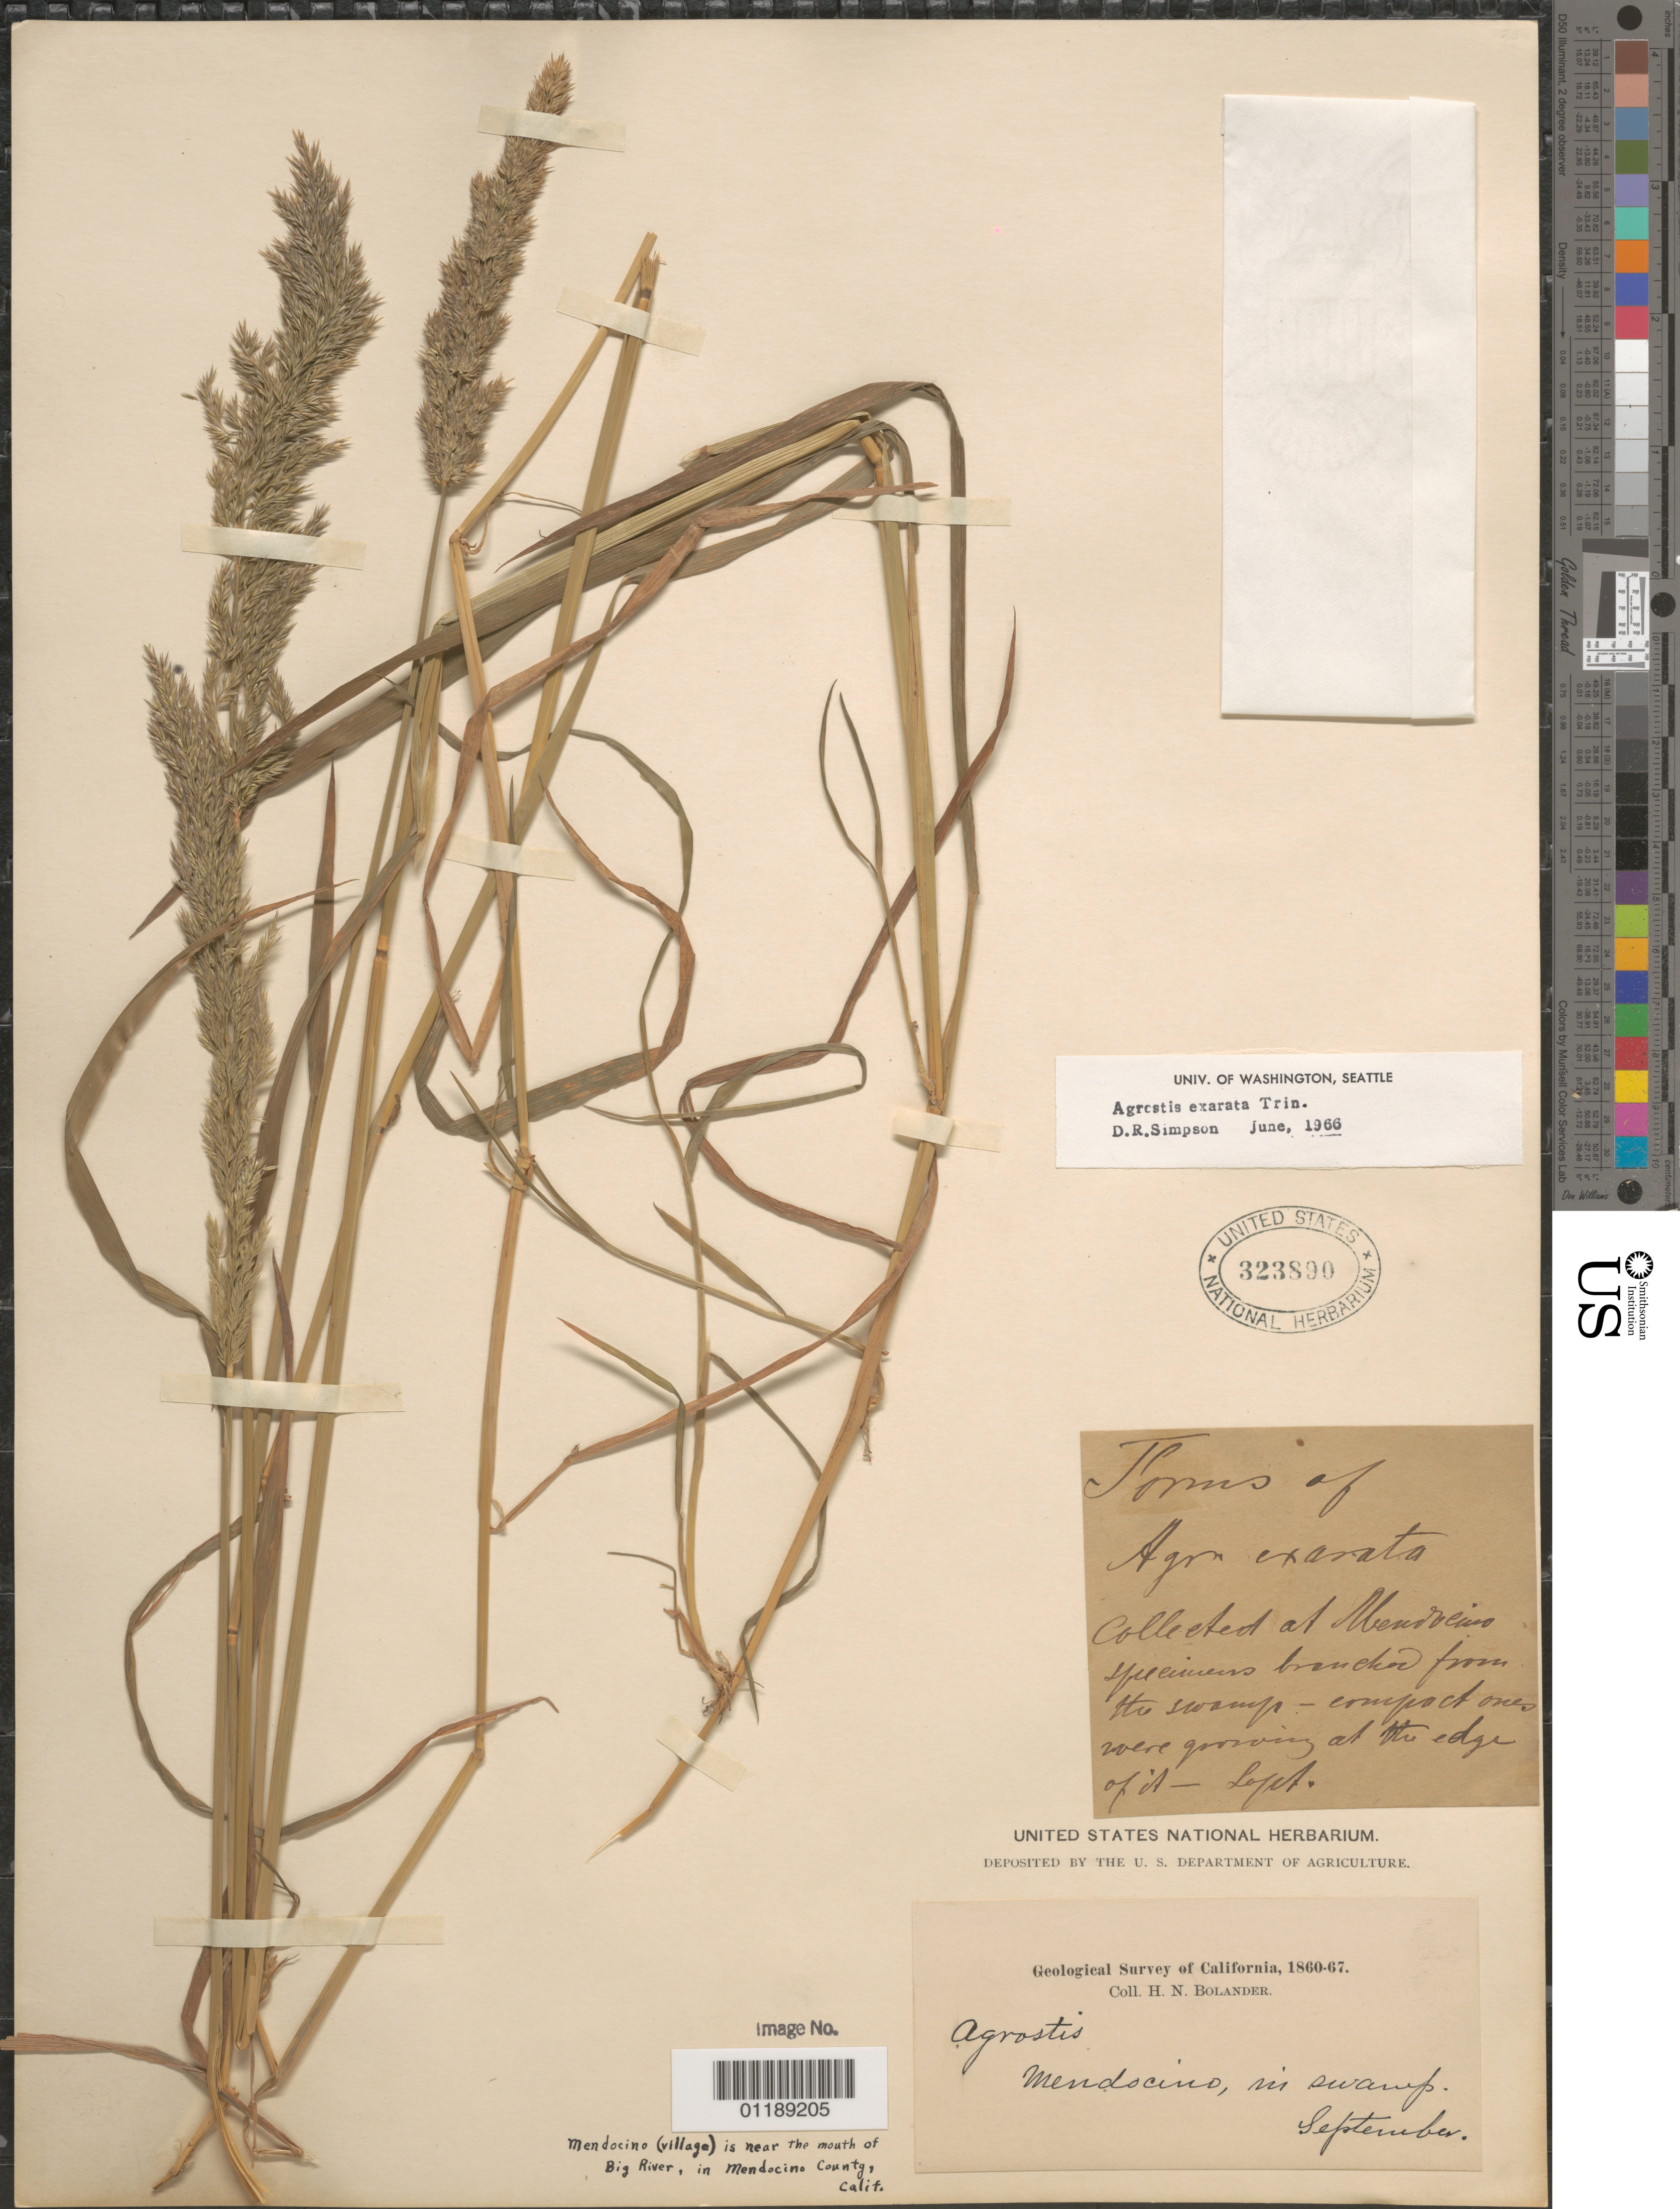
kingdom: Plantae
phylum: Tracheophyta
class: Liliopsida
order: Poales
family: Poaceae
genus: Agrostis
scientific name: Agrostis exarata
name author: Trin.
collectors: H. Bolander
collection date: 1860-09/1867-09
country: United States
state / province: California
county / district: Mendocino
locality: Mendocino.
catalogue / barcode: US 323890